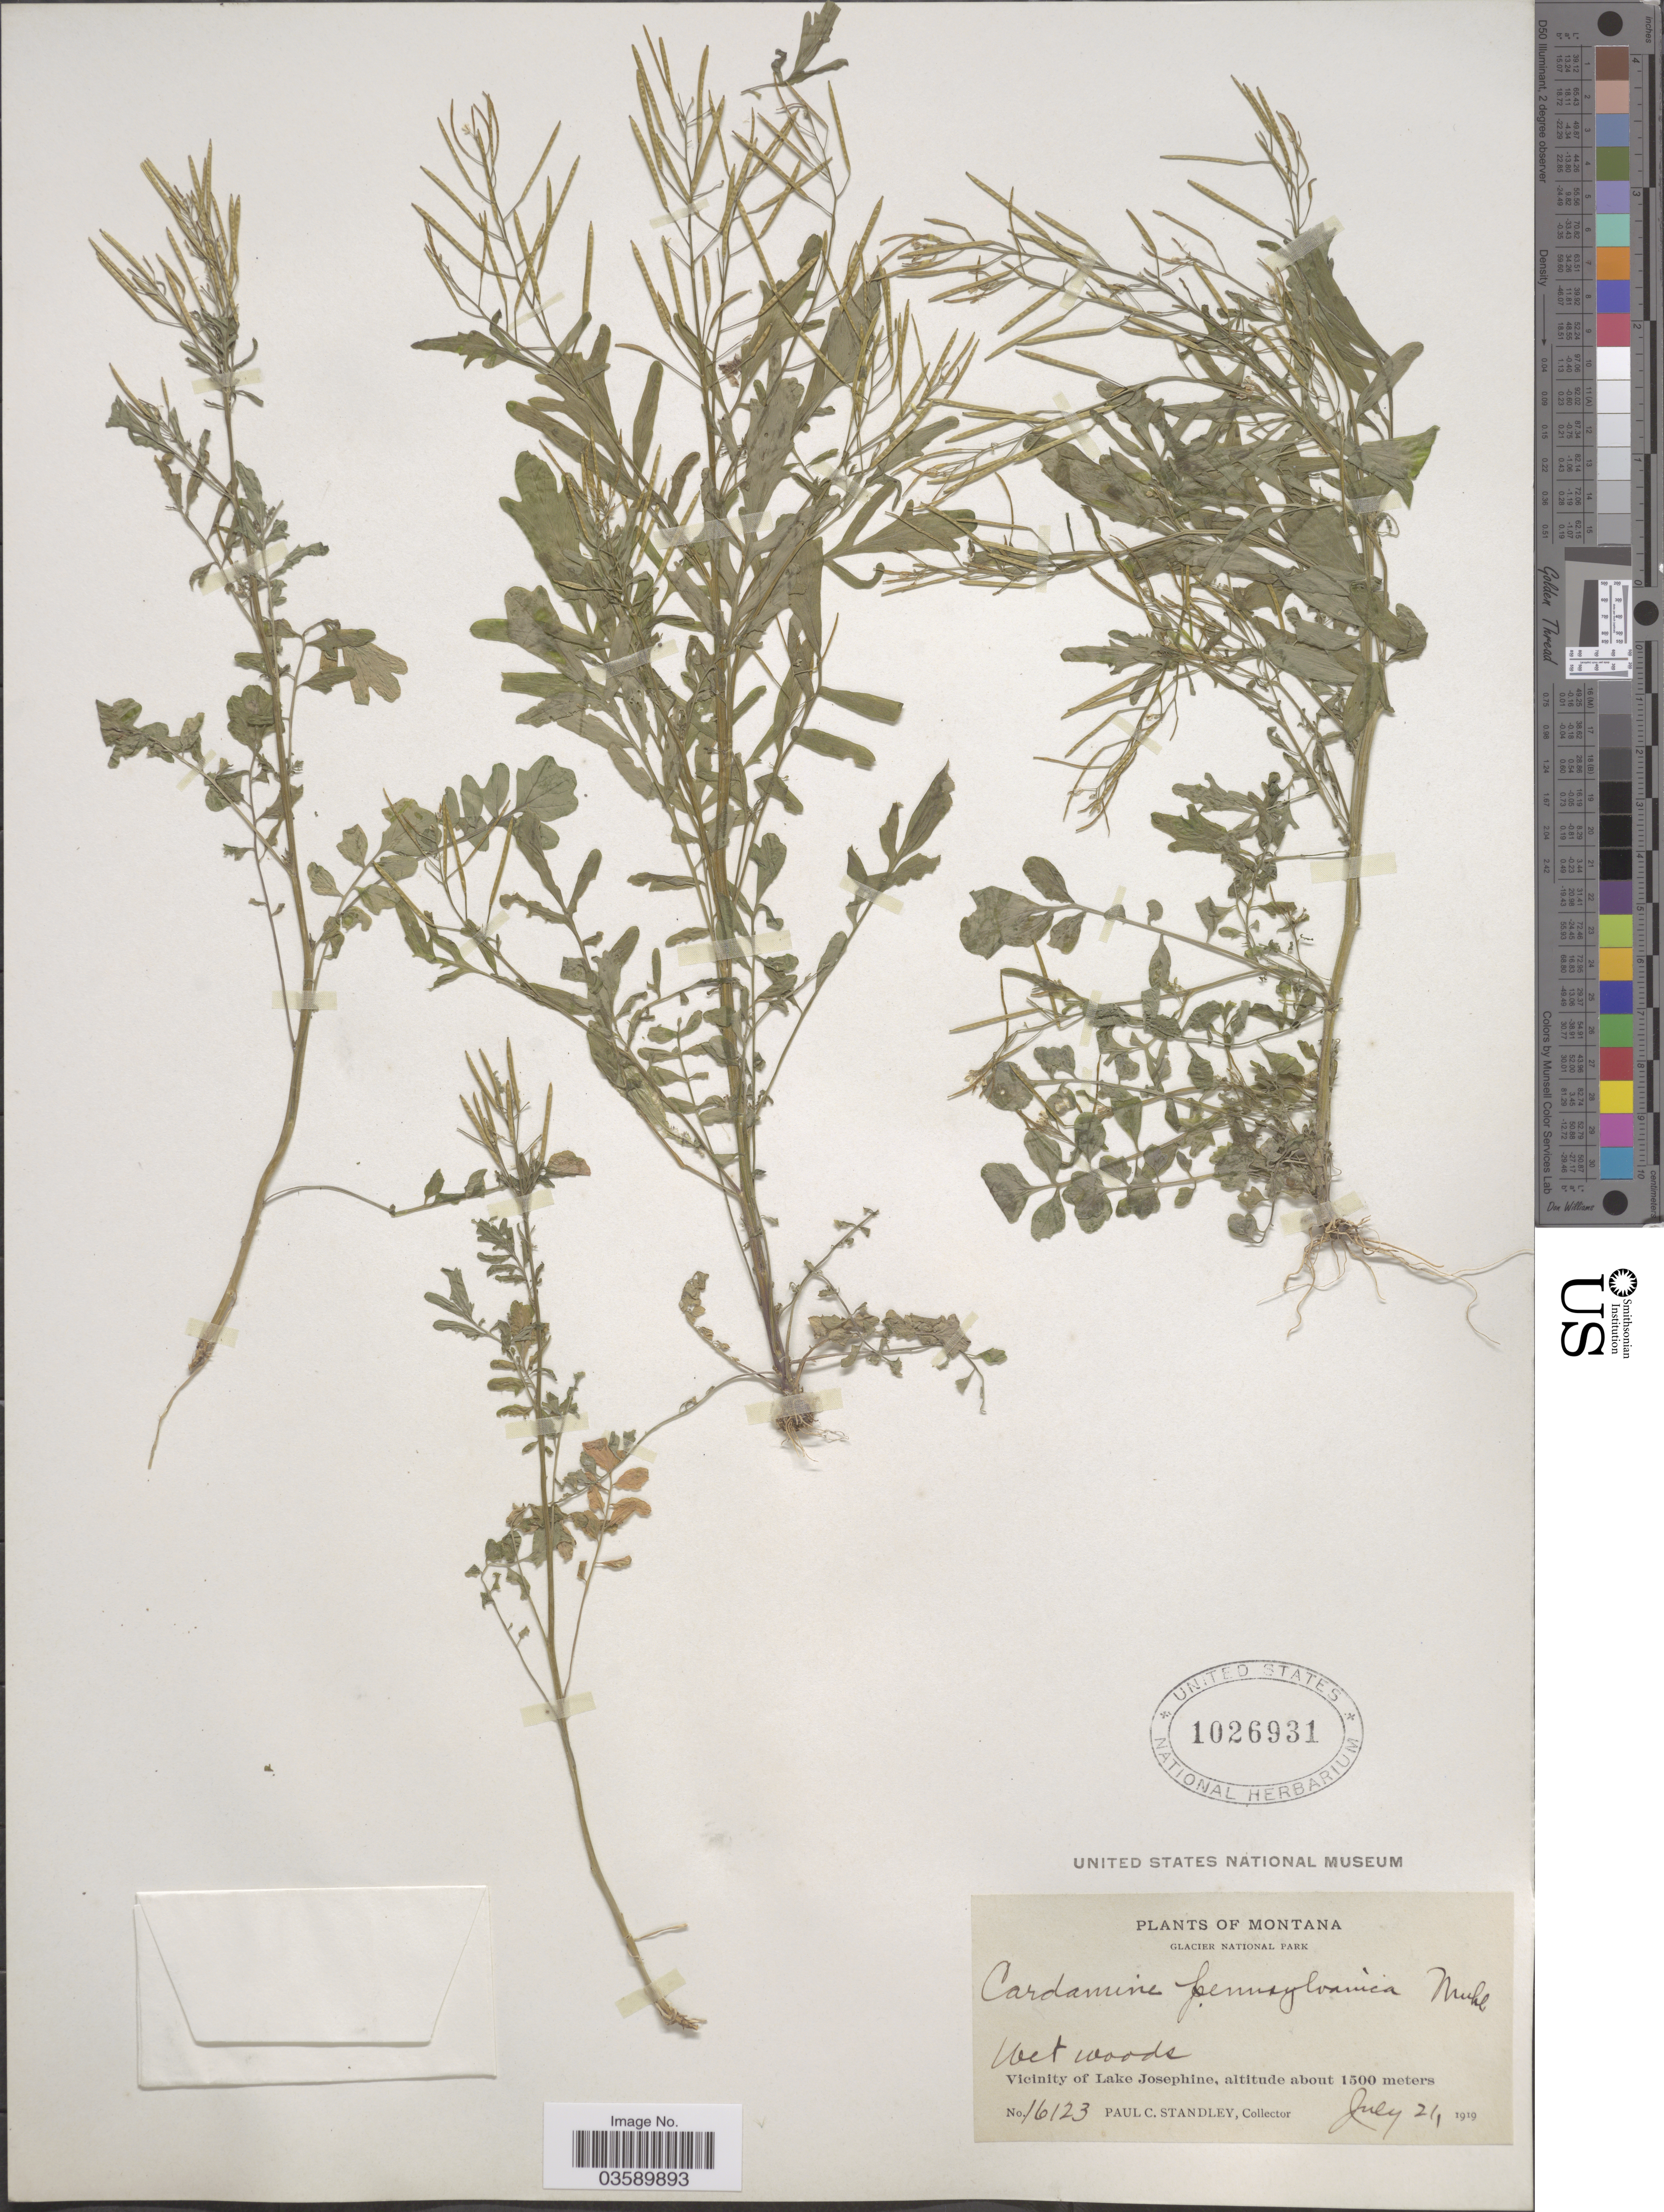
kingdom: Plantae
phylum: Tracheophyta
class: Magnoliopsida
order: Brassicales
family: Brassicaceae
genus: Cardamine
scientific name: Cardamine pensylvanica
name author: Muhl. ex Willd.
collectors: P. C. Standley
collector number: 16123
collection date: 1919-07-21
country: United States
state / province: Montana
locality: Glacier National Park. Vicinity of Lake Josephine.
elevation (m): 1500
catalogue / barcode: US 1026931